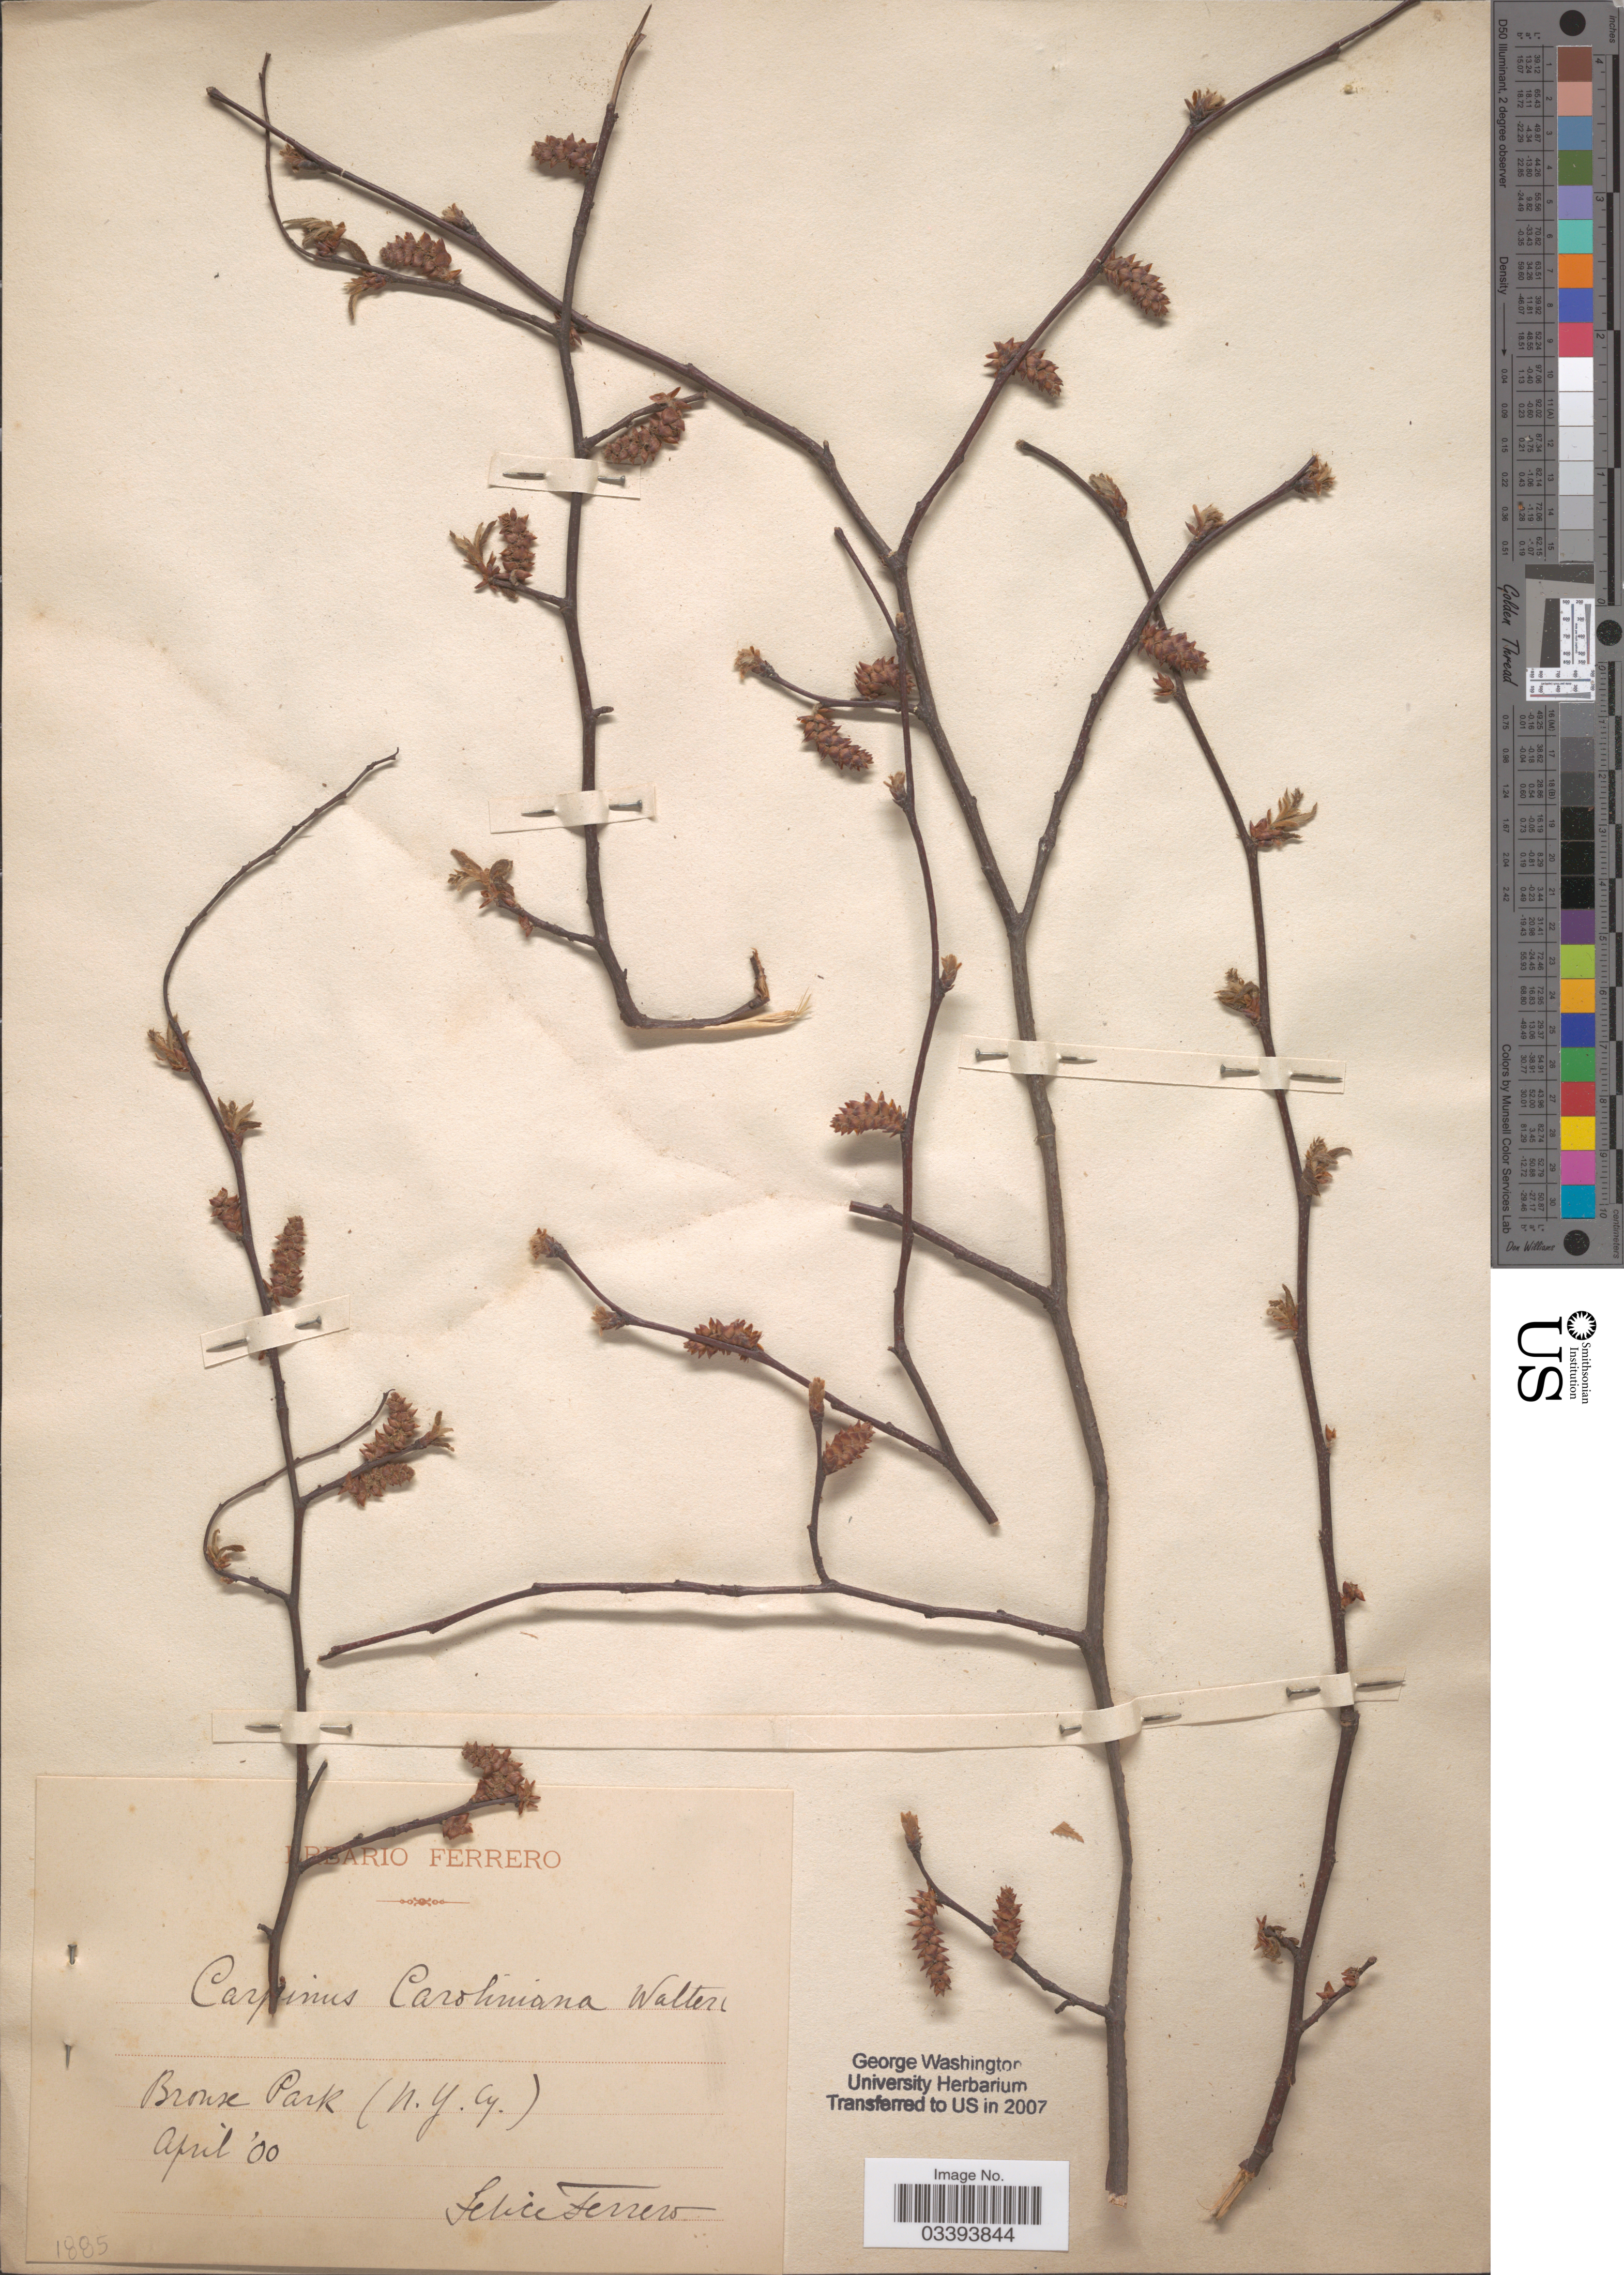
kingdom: Plantae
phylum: Tracheophyta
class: Magnoliopsida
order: Fagales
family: Betulaceae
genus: Carpinus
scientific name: Carpinus caroliniana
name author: Walter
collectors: F. Ferrero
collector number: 1885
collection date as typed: Transcribed d/m/y: /4/0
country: United States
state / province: New York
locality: Bronx Park.